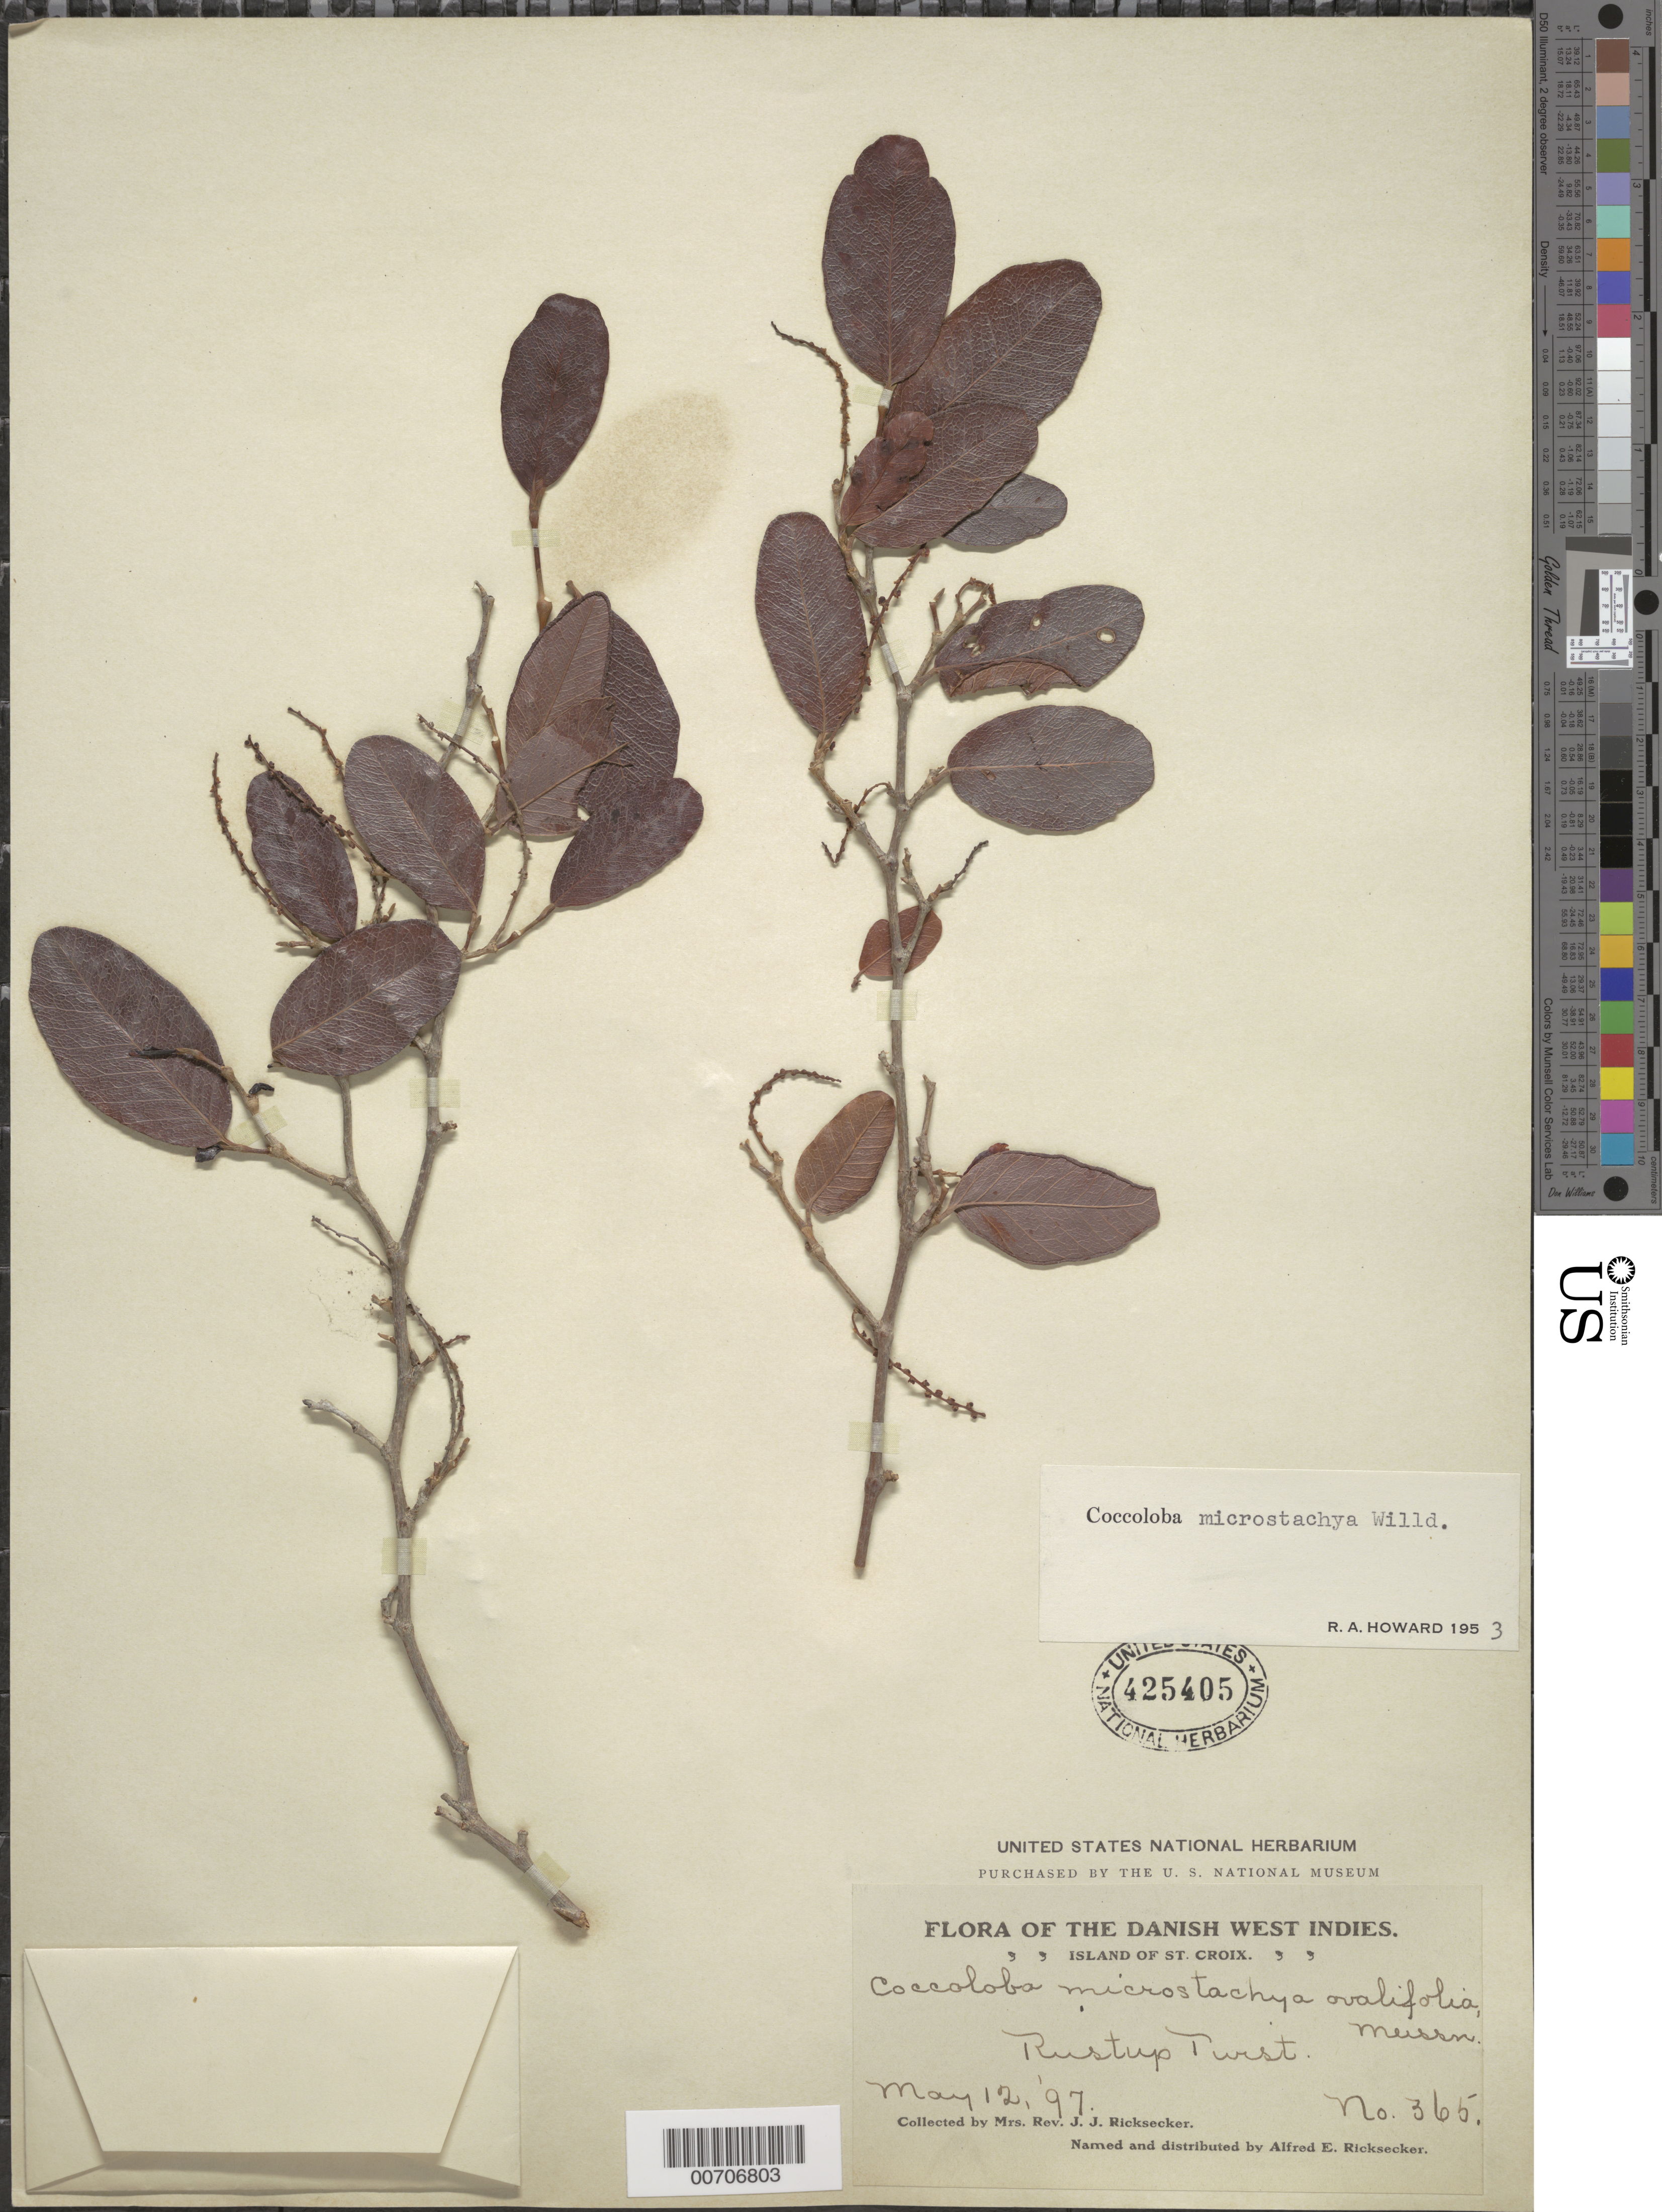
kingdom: Plantae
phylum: Tracheophyta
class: Magnoliopsida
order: Caryophyllales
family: Polygonaceae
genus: Coccoloba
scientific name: Coccoloba microstachya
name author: Willd.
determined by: Howard, R. A.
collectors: A. E. Ricksecker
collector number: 365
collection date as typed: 12 May 1897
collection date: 1897-05-12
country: U.S. Virgin Islands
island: St. Croix Island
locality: Rustup Turst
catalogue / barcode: US 425405